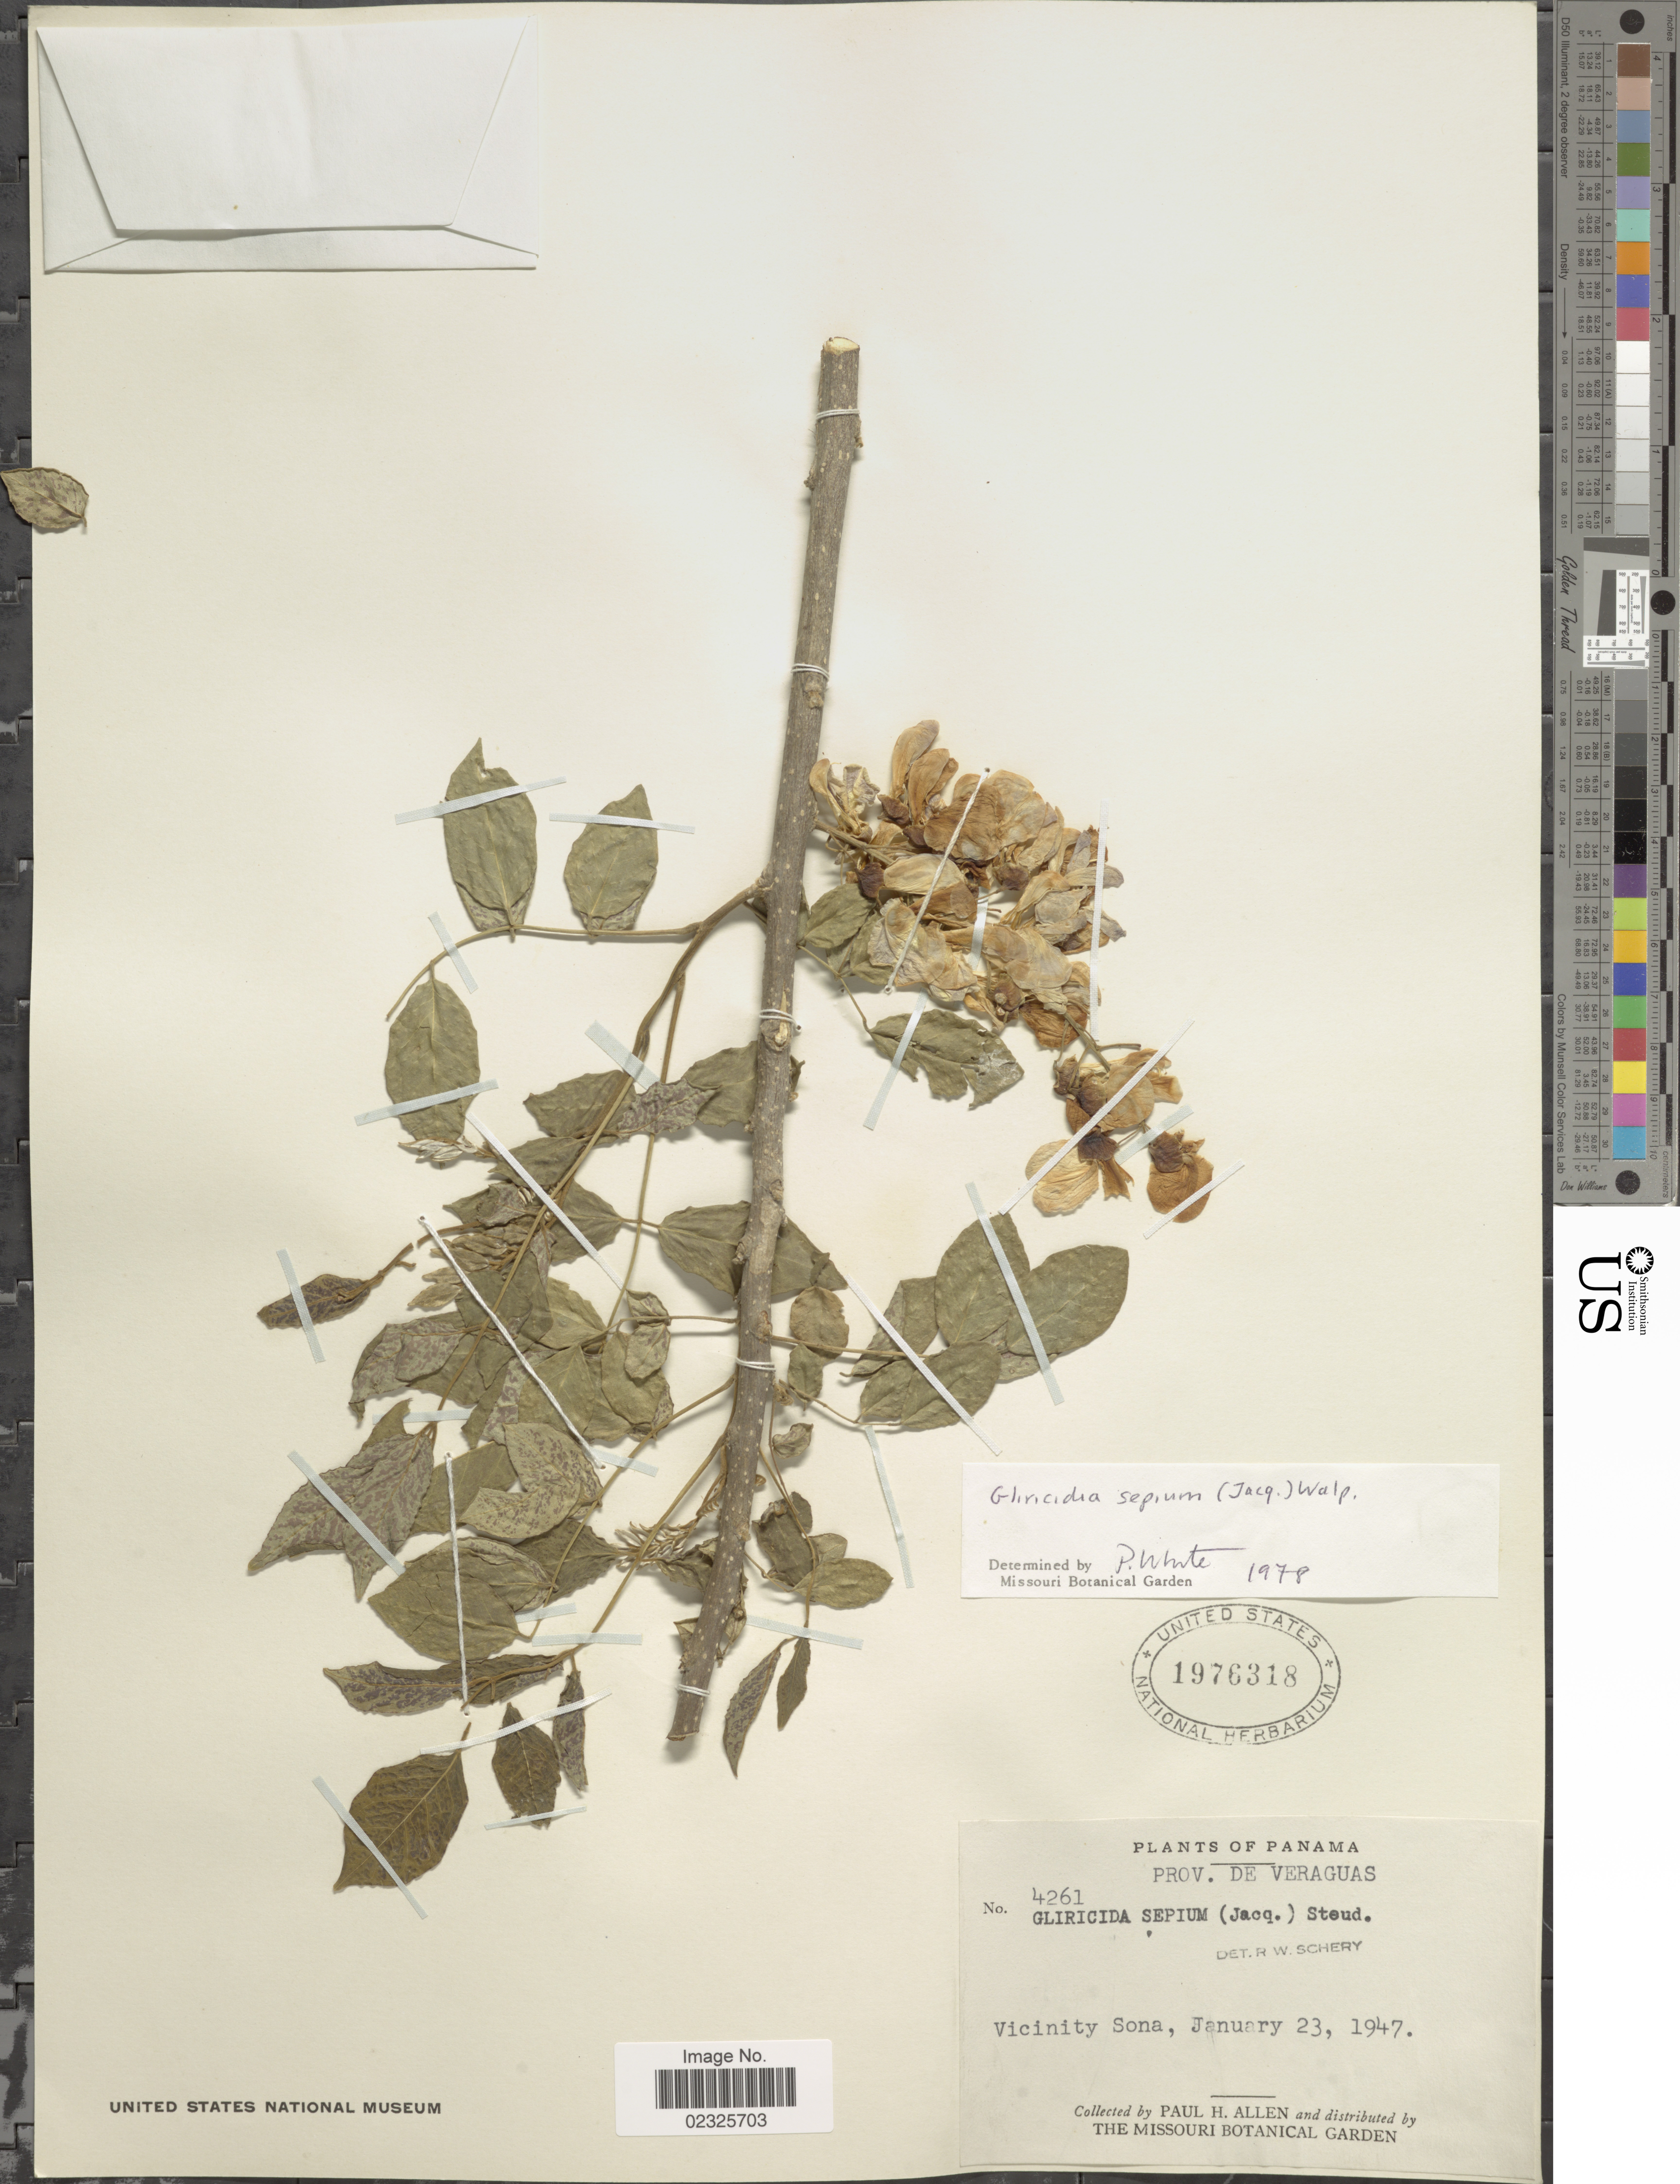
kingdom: Plantae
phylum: Tracheophyta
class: Magnoliopsida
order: Fabales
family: Fabaceae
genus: Gliricidia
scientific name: Gliricidia sepium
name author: (Jacq.) Kunth ex Walp.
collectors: P. H. Allen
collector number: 4261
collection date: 1947-01-23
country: Panama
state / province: Veraguas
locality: Prov. de Veraguas. Vicinity Sona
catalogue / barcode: US 1976318